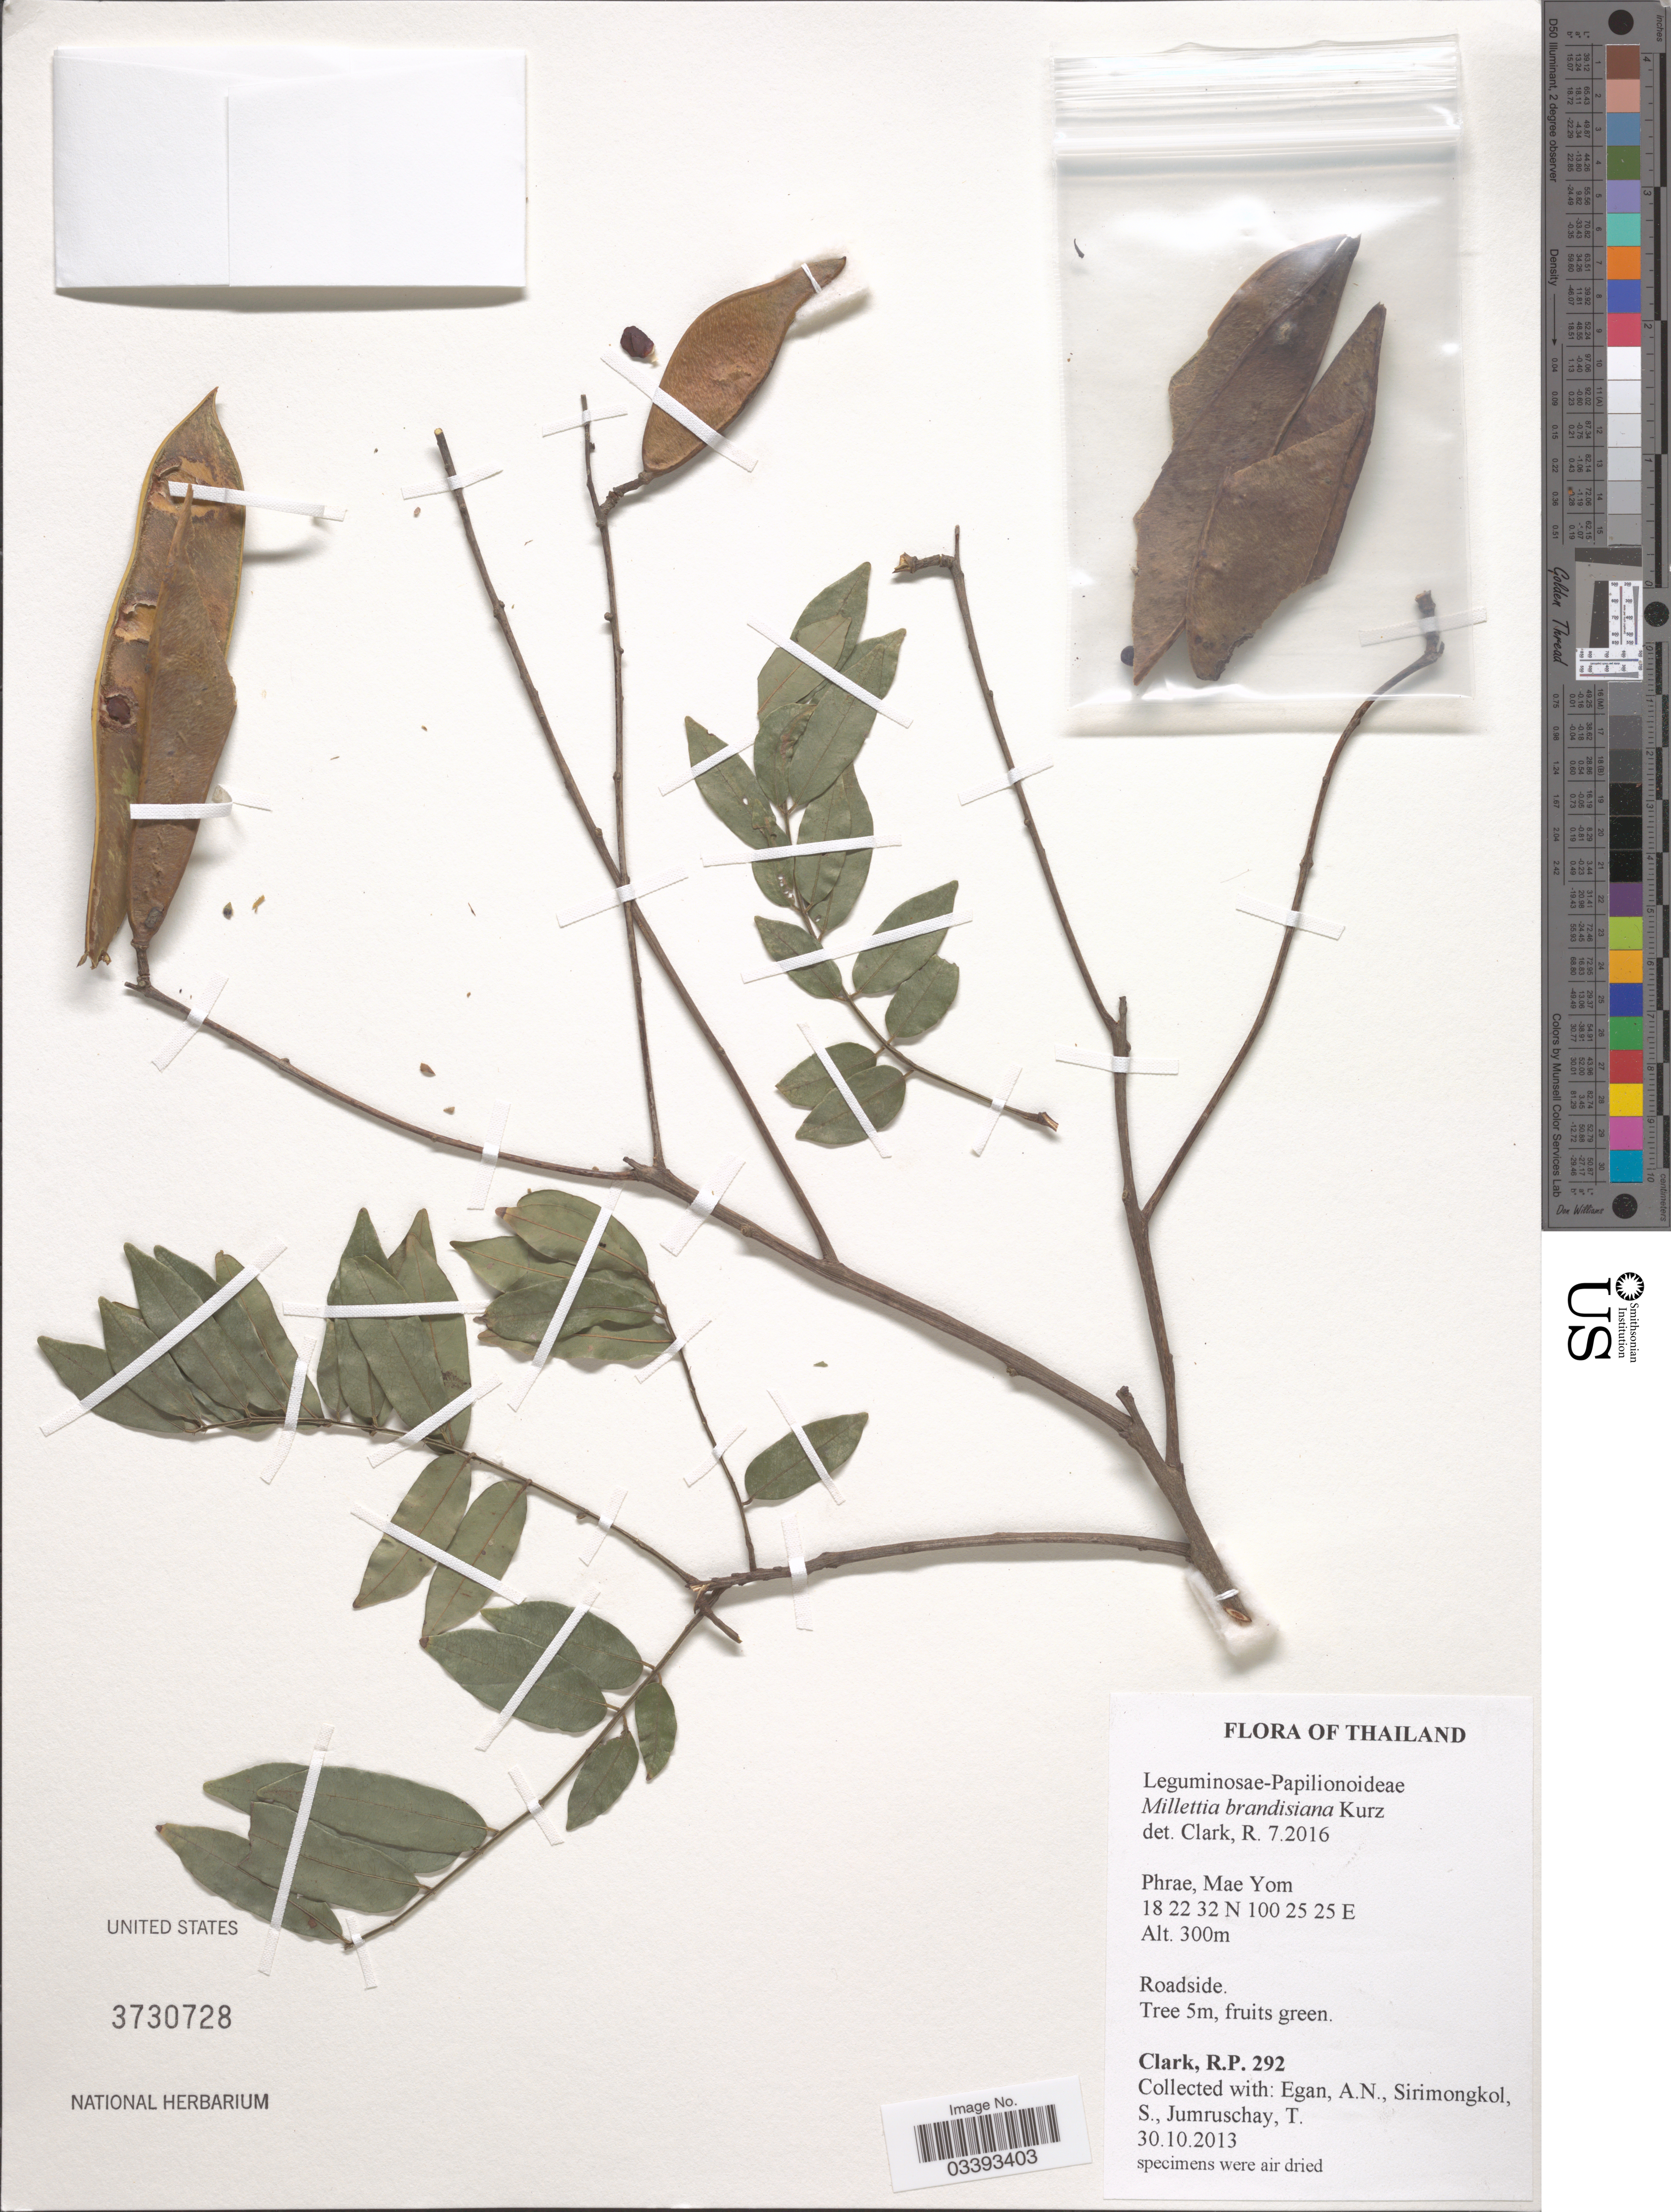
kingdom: Plantae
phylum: Tracheophyta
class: Magnoliopsida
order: Fabales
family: Fabaceae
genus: Millettia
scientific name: Millettia brandisiana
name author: Kurz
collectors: R. P. Clark, A. N. Egan, S. Sirimongkol & T. Jumruschay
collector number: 292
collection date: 2013-10-30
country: Thailand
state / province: Phrae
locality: Mae Yom.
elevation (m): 300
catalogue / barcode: US 3730728